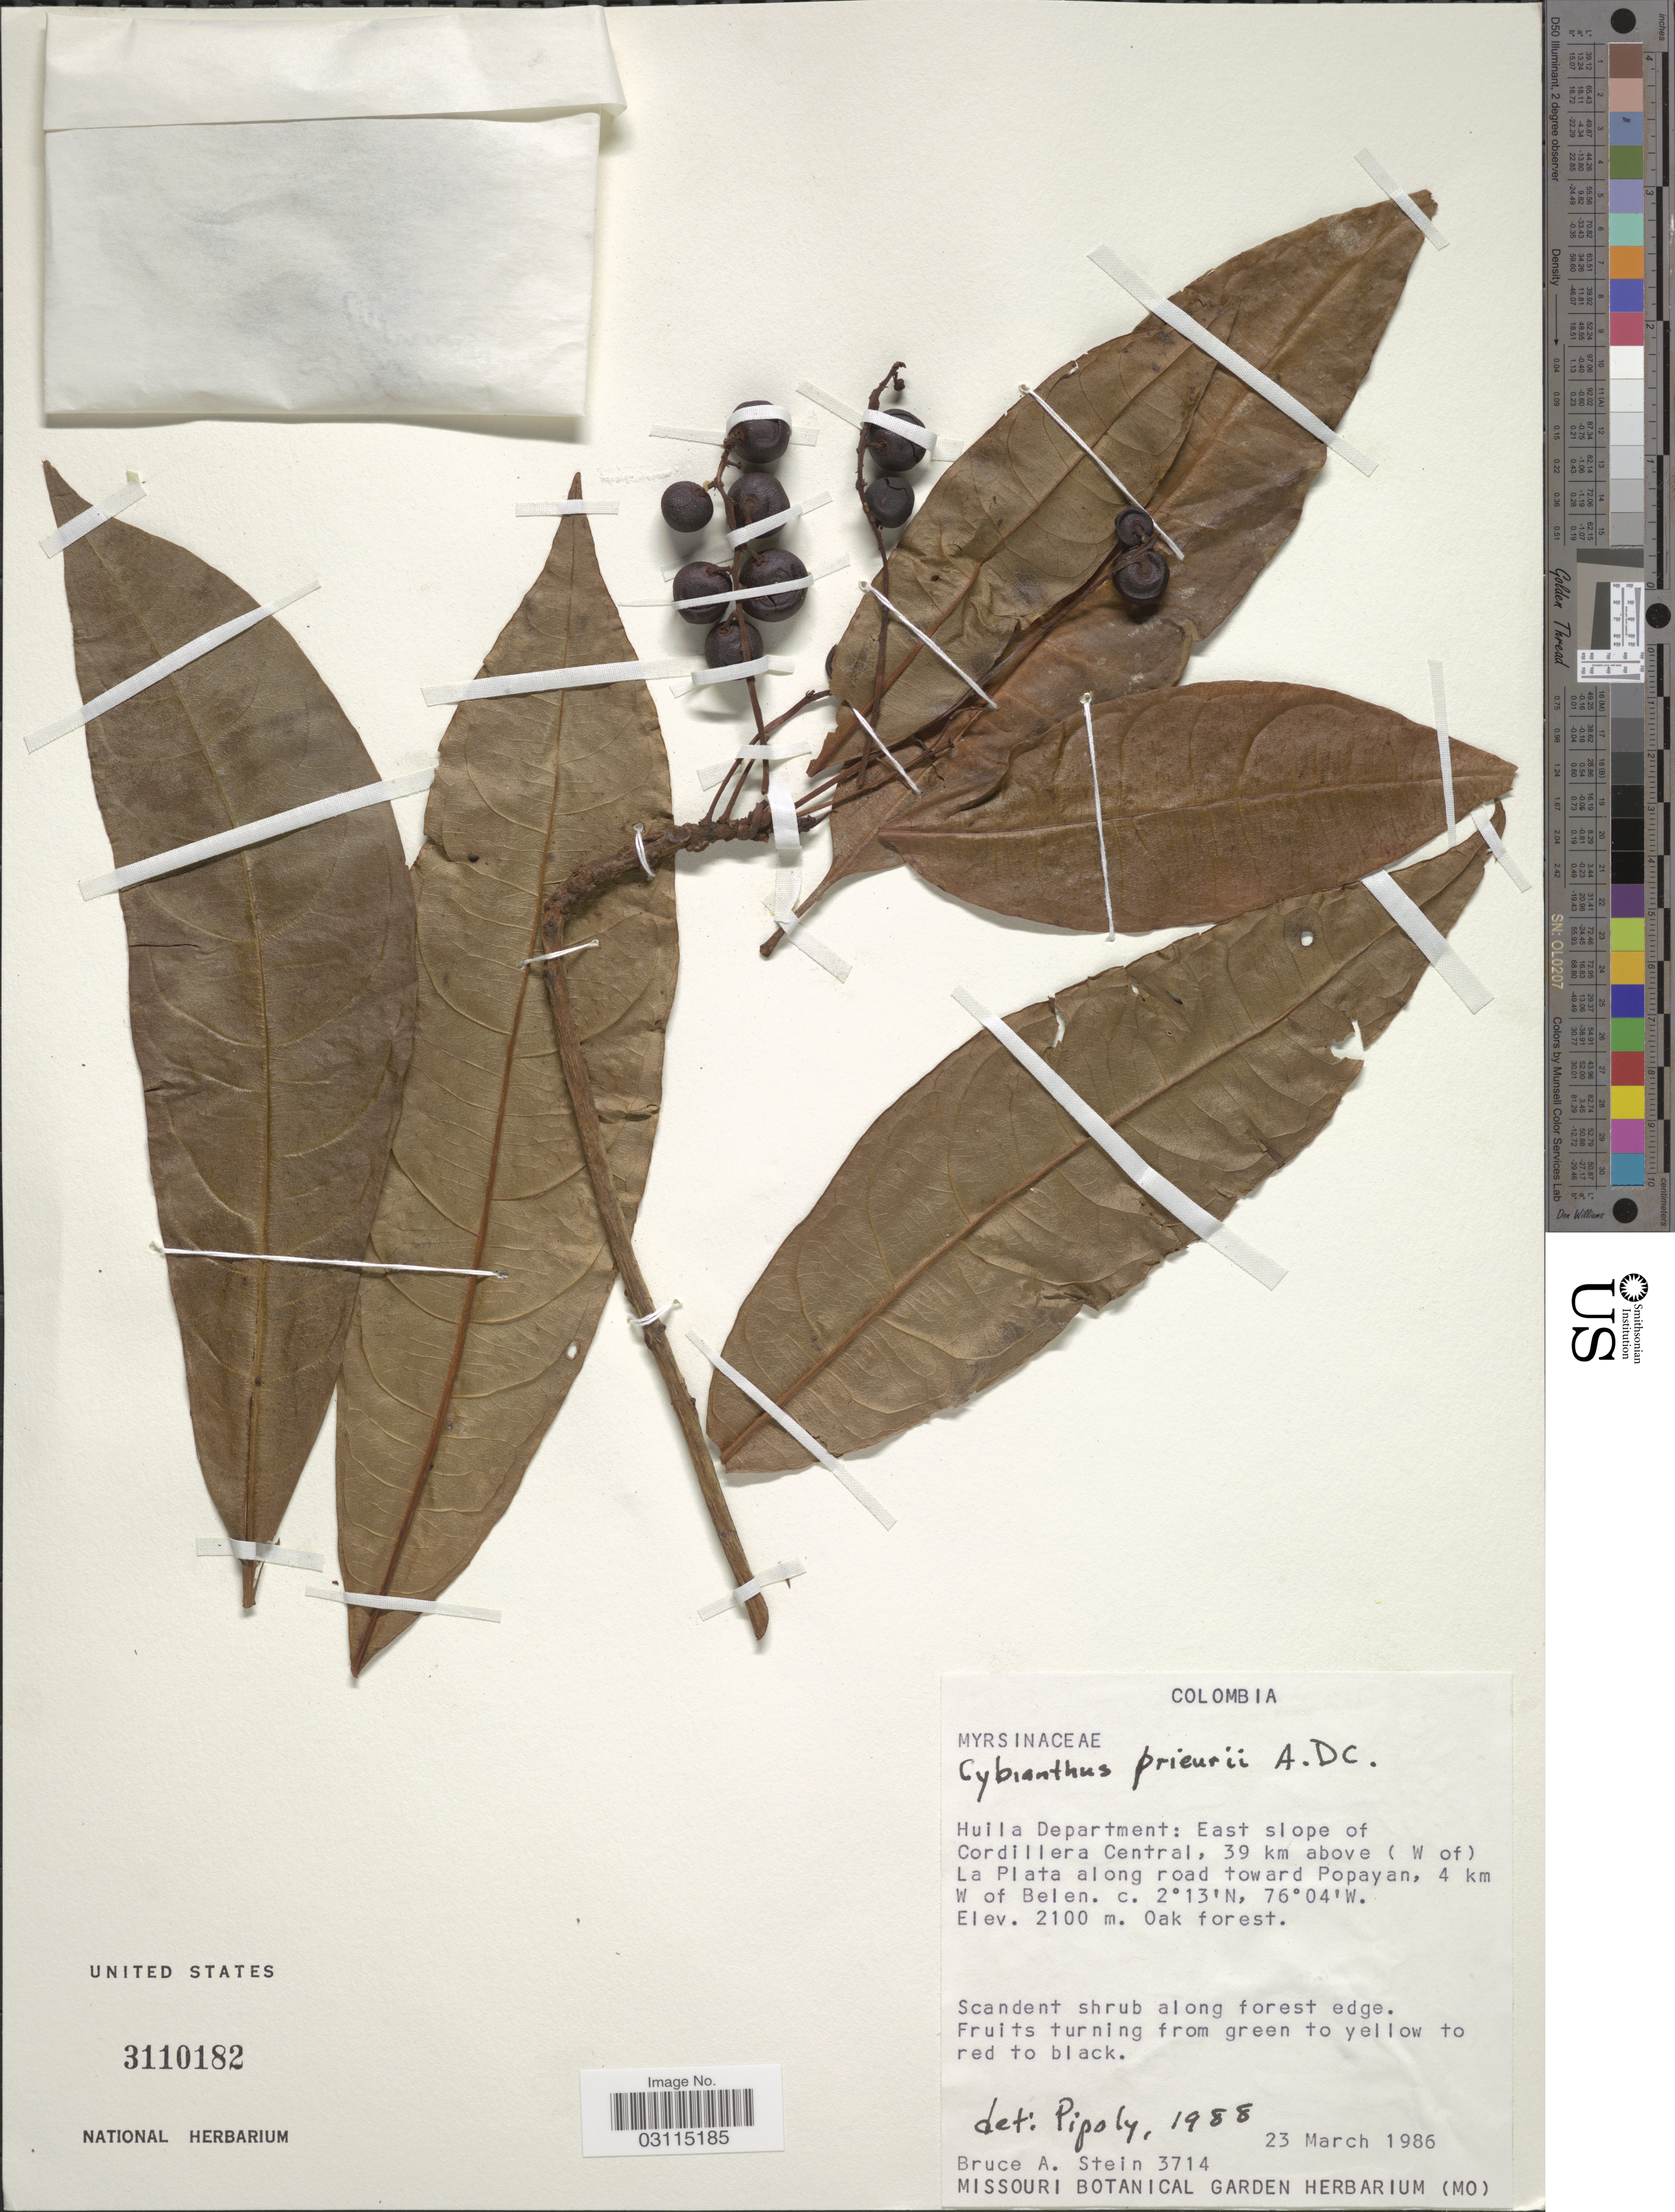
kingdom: Plantae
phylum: Tracheophyta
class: Magnoliopsida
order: Ericales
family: Primulaceae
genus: Cybianthus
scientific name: Cybianthus prieurii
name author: A. DC.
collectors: B. A. Stein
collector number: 3714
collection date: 1986-03-23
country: Colombia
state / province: Huila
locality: Huila Department: East slope of Cordillera Central, 39 km above (W of) La Plata along road toward Popayan, 4 km W of Belen.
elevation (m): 2100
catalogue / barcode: US 3110182